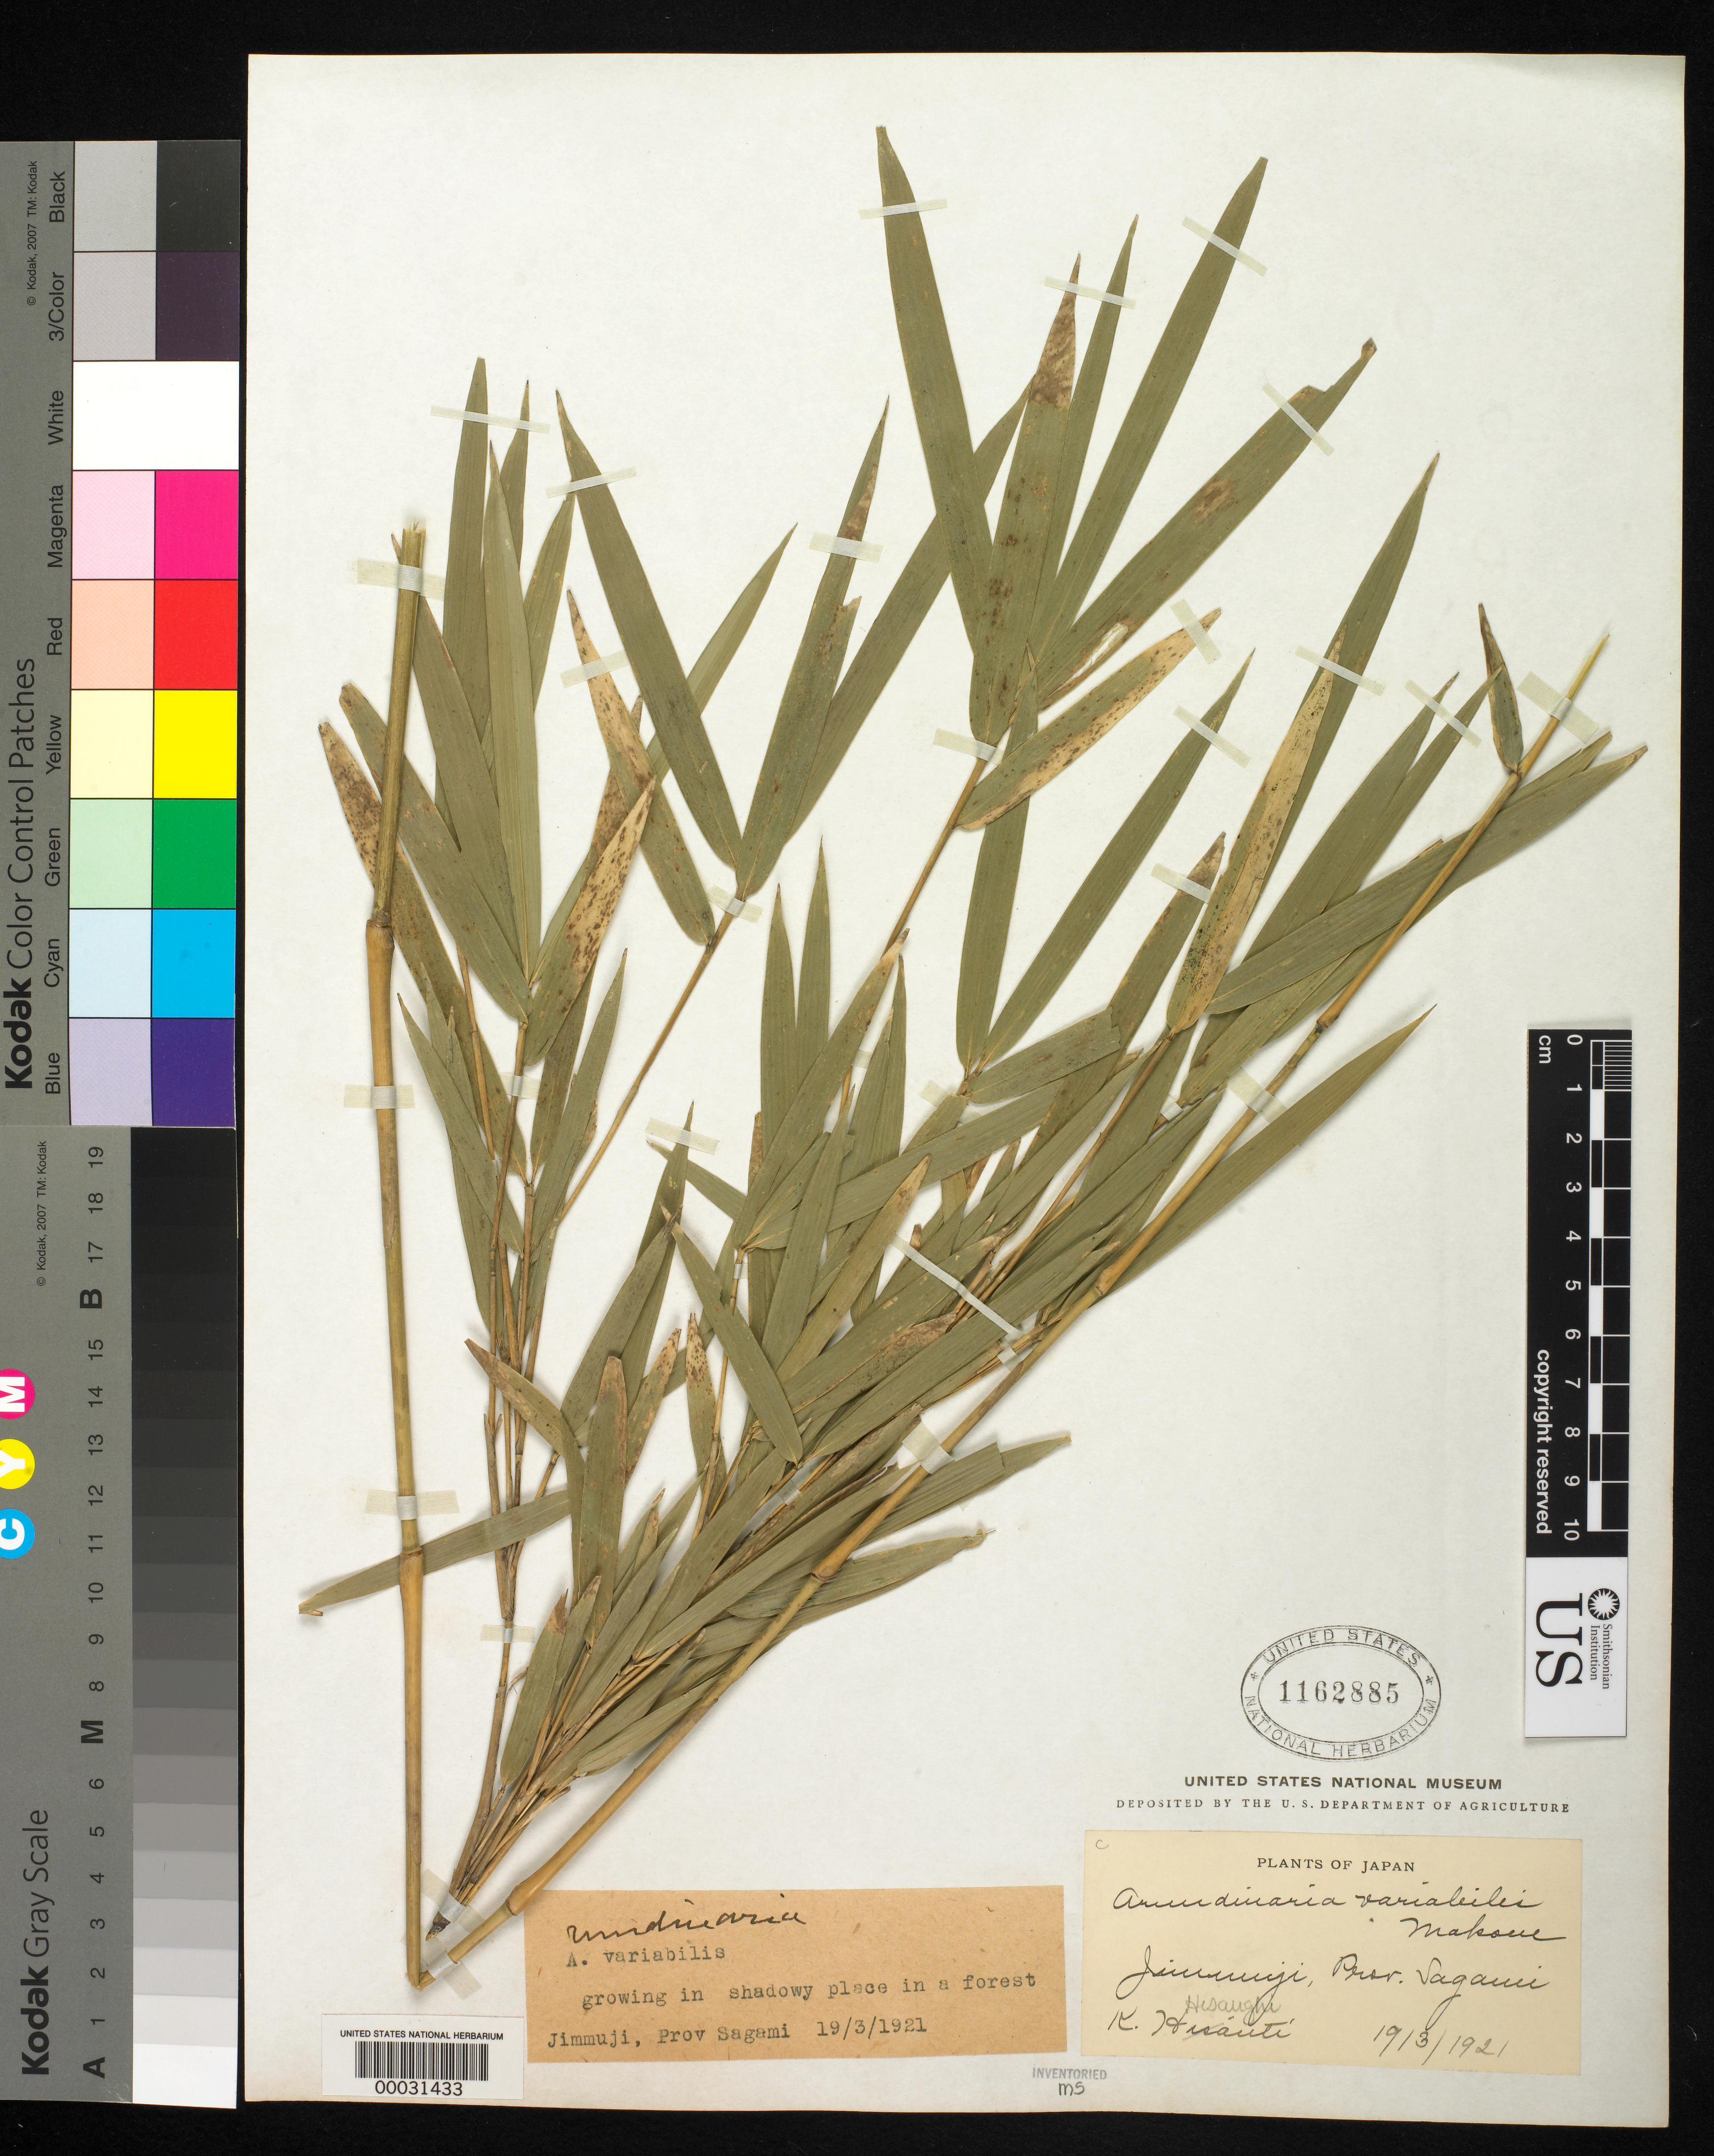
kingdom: Plantae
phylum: Tracheophyta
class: Liliopsida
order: Poales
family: Poaceae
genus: Pleioblastus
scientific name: Pleioblastus fortunei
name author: (Van Houtte) Nakai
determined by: Poaceae Reorganization Project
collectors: K. Hisauchi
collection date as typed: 19 Mar 1921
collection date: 1921-03-19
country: Japan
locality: Sagami, jimmuji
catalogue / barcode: US 1162885